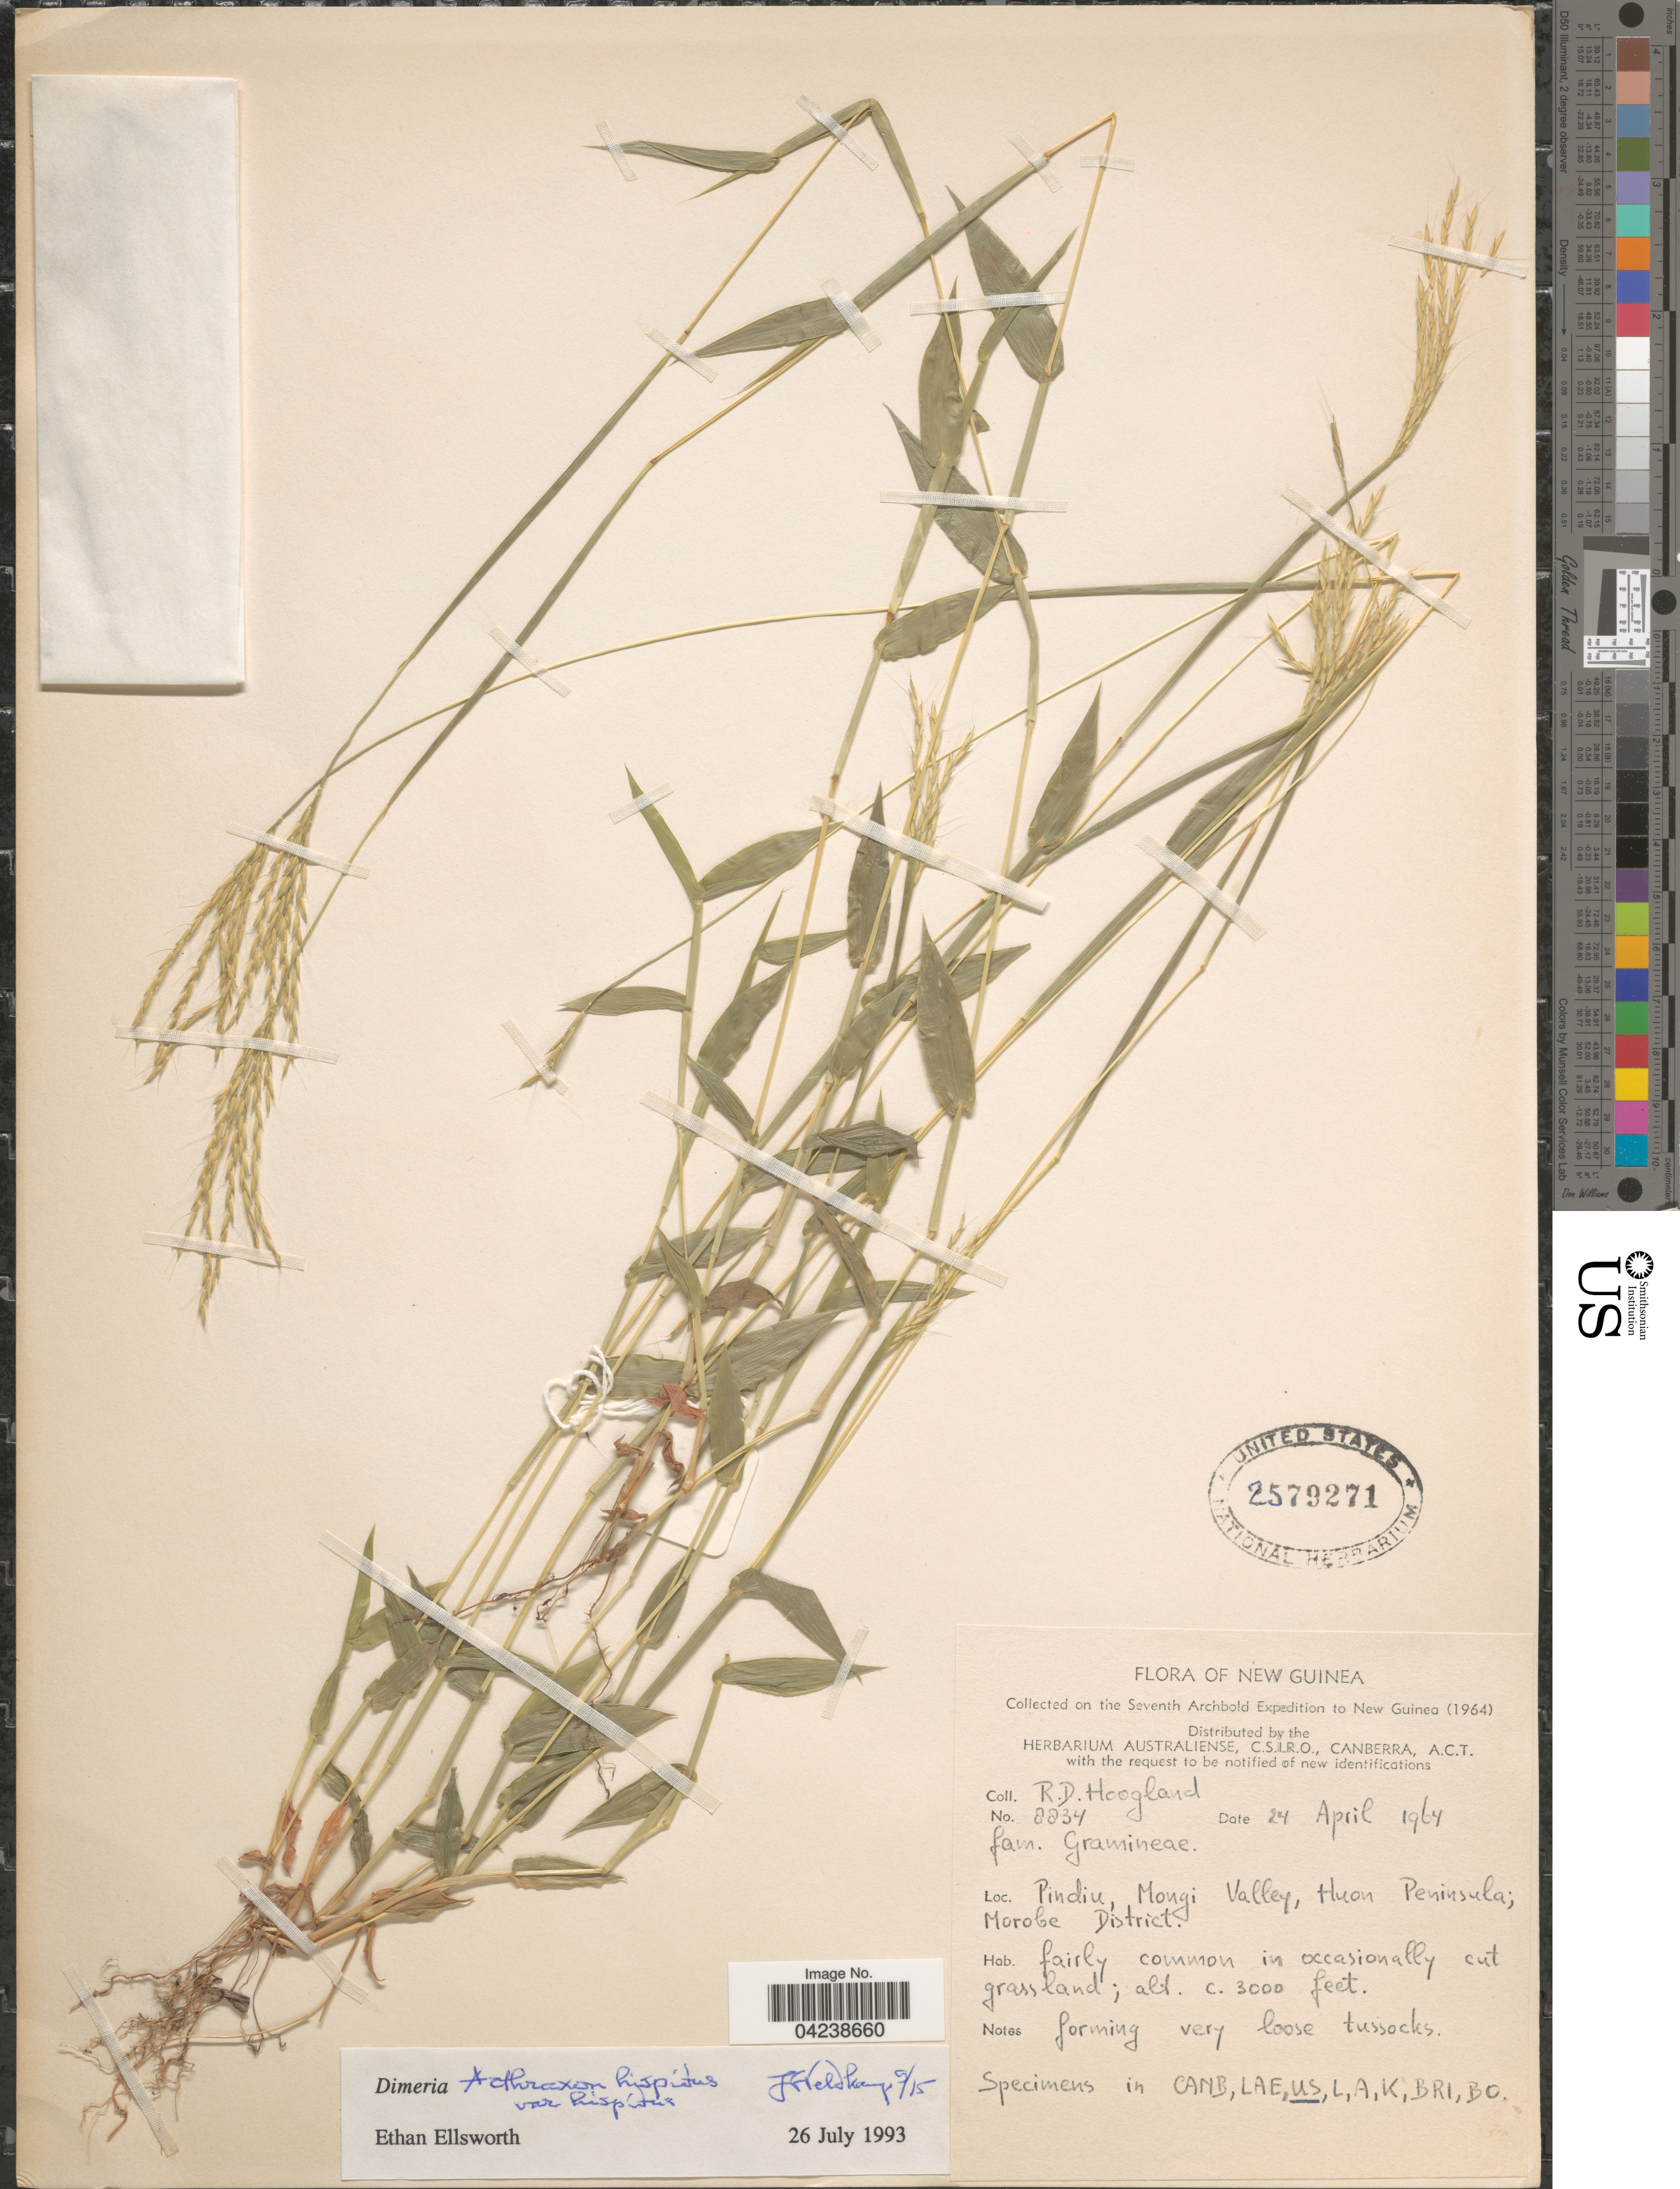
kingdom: Plantae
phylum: Tracheophyta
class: Liliopsida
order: Poales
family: Poaceae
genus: Arthraxon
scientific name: Arthraxon hispidus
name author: (Thunb.) Makino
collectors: R. D. Hoogland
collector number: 8834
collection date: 1964-04-24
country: Papua New Guinea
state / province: Morobe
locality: New Guinea. On the Seventh Archbold Expedition to New Guinea (1964). Pindiu, Mongi Valley, than Peninsula; Morobe District.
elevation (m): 914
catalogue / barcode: US 2579271